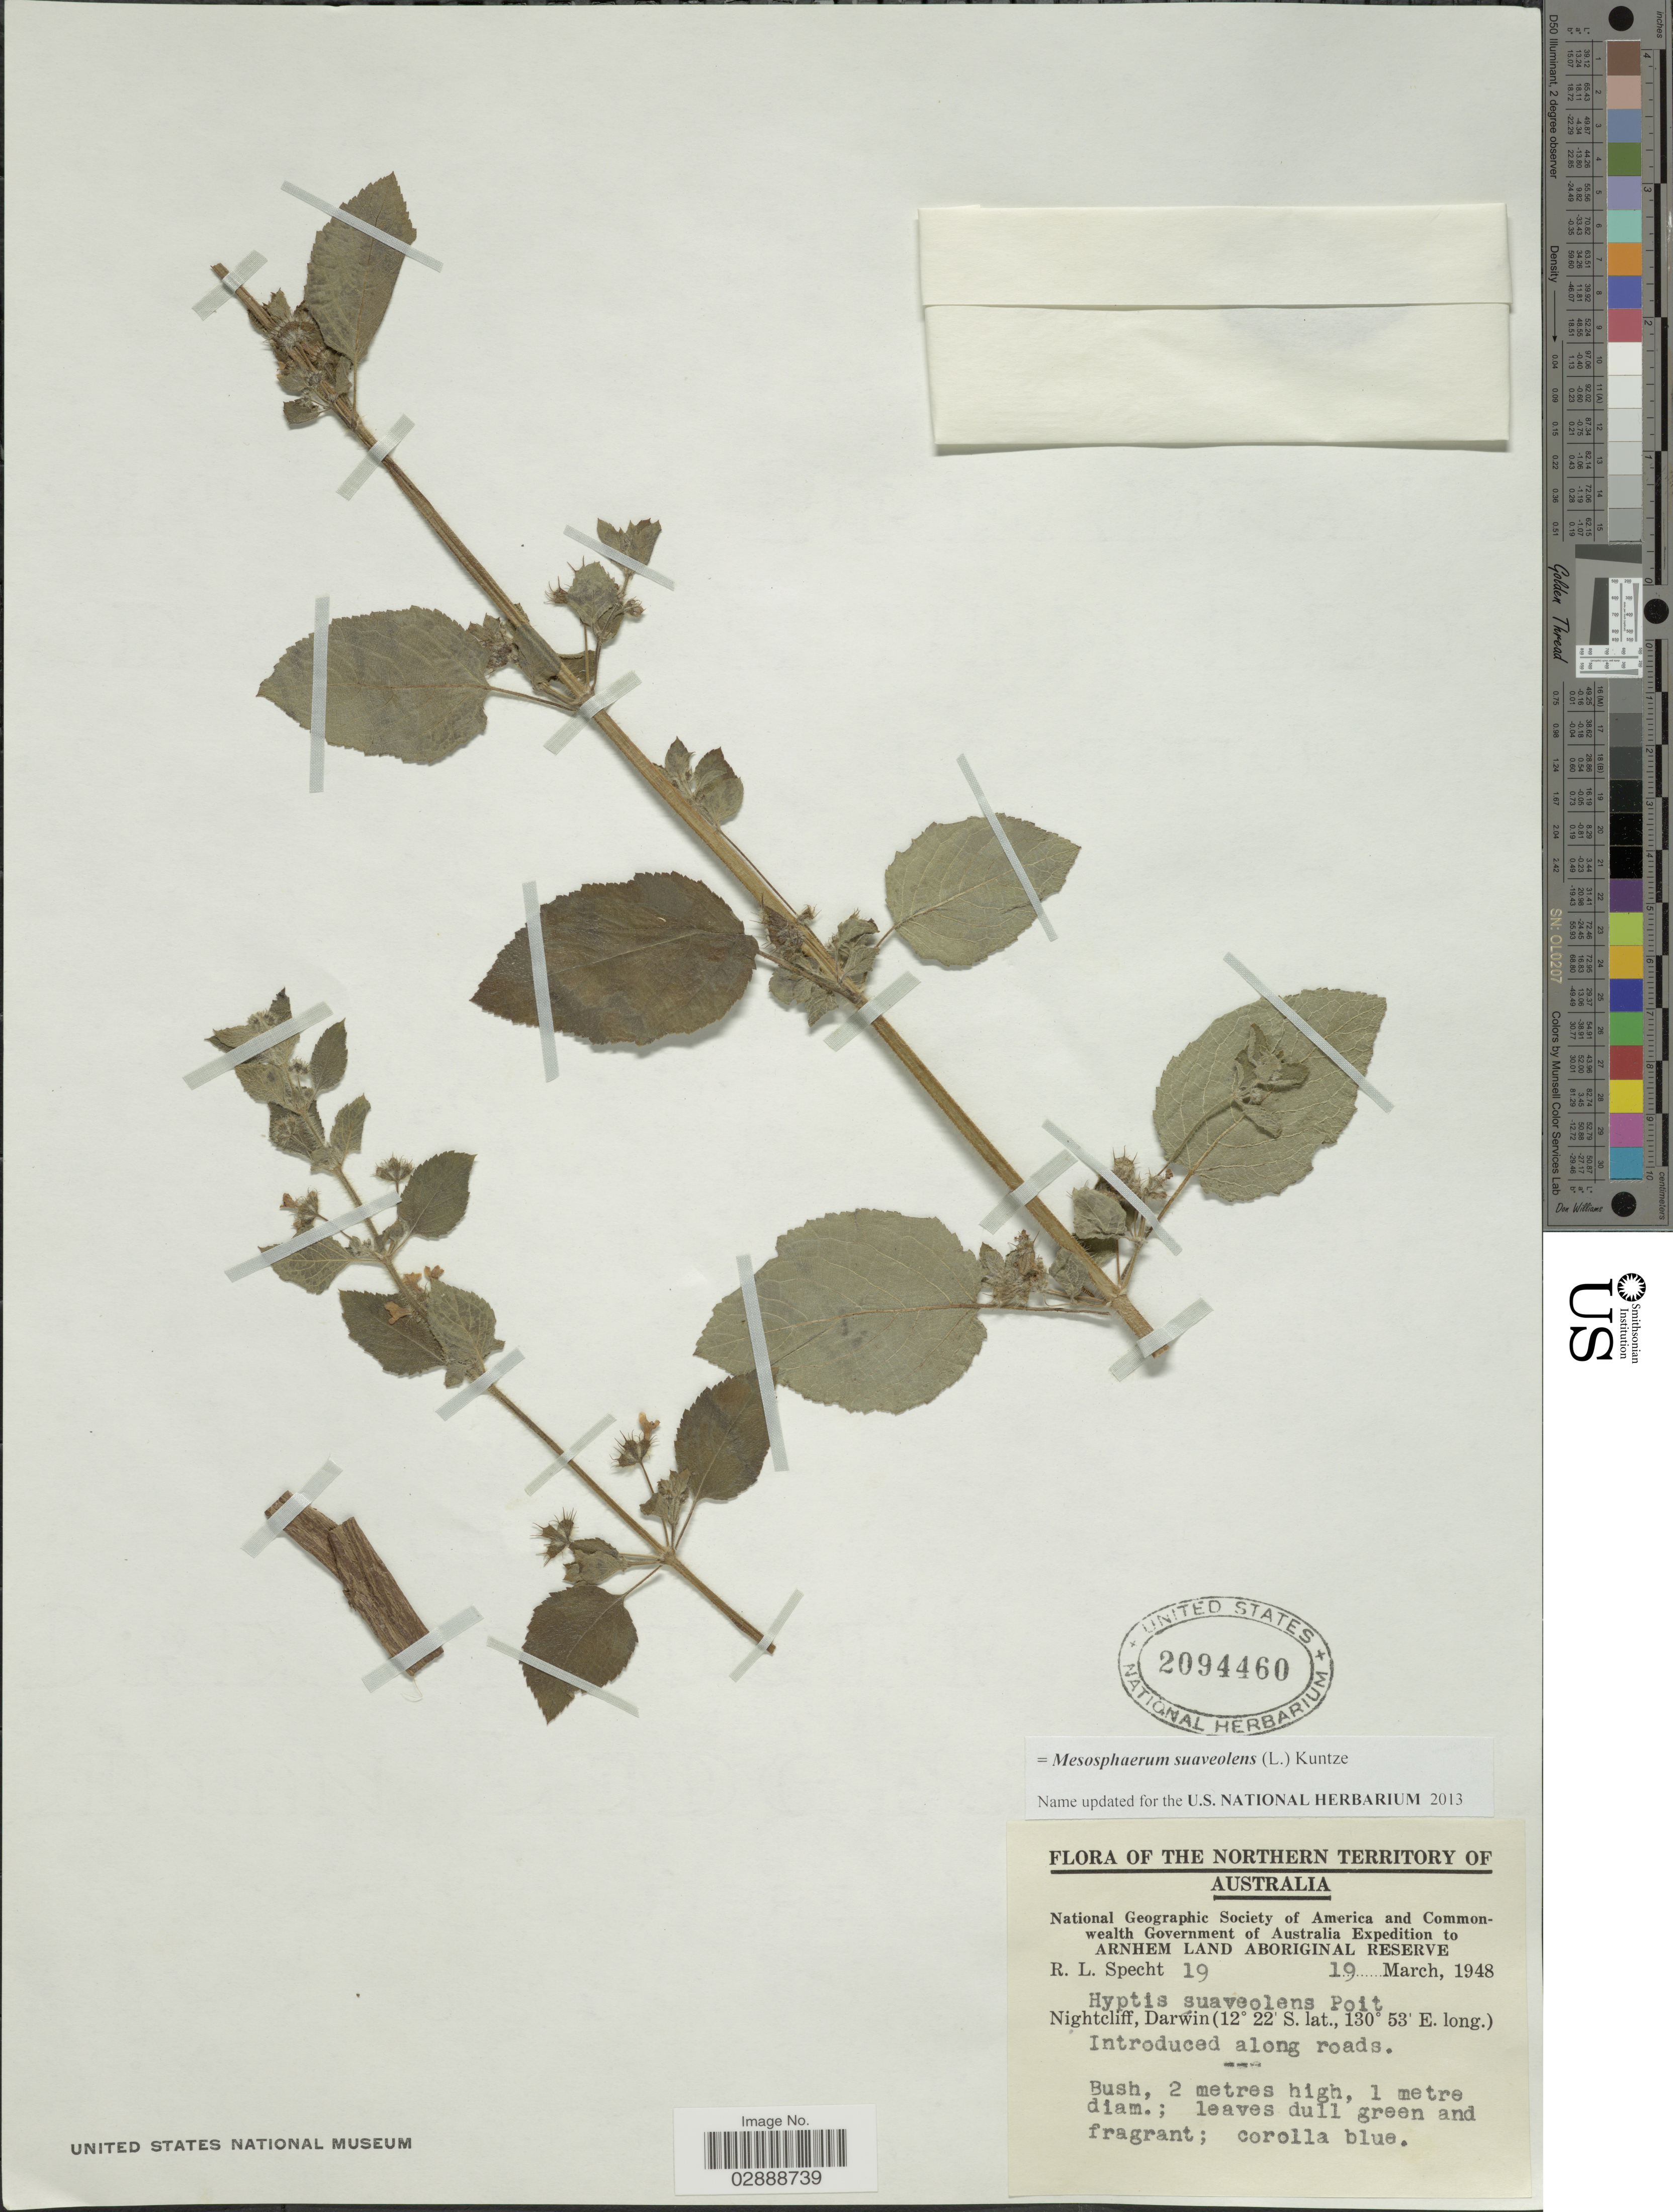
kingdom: Plantae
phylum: Tracheophyta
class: Magnoliopsida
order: Lamiales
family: Lamiaceae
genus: Mesosphaerum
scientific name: Mesosphaerum suaveolens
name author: (L.) Kuntze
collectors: R. L. Specht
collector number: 19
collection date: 1948-03-19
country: Australia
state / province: Northern Territory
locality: Arnhem Land Aboriginal Reserve, Nightcliff, Darwin.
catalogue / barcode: US 2094460